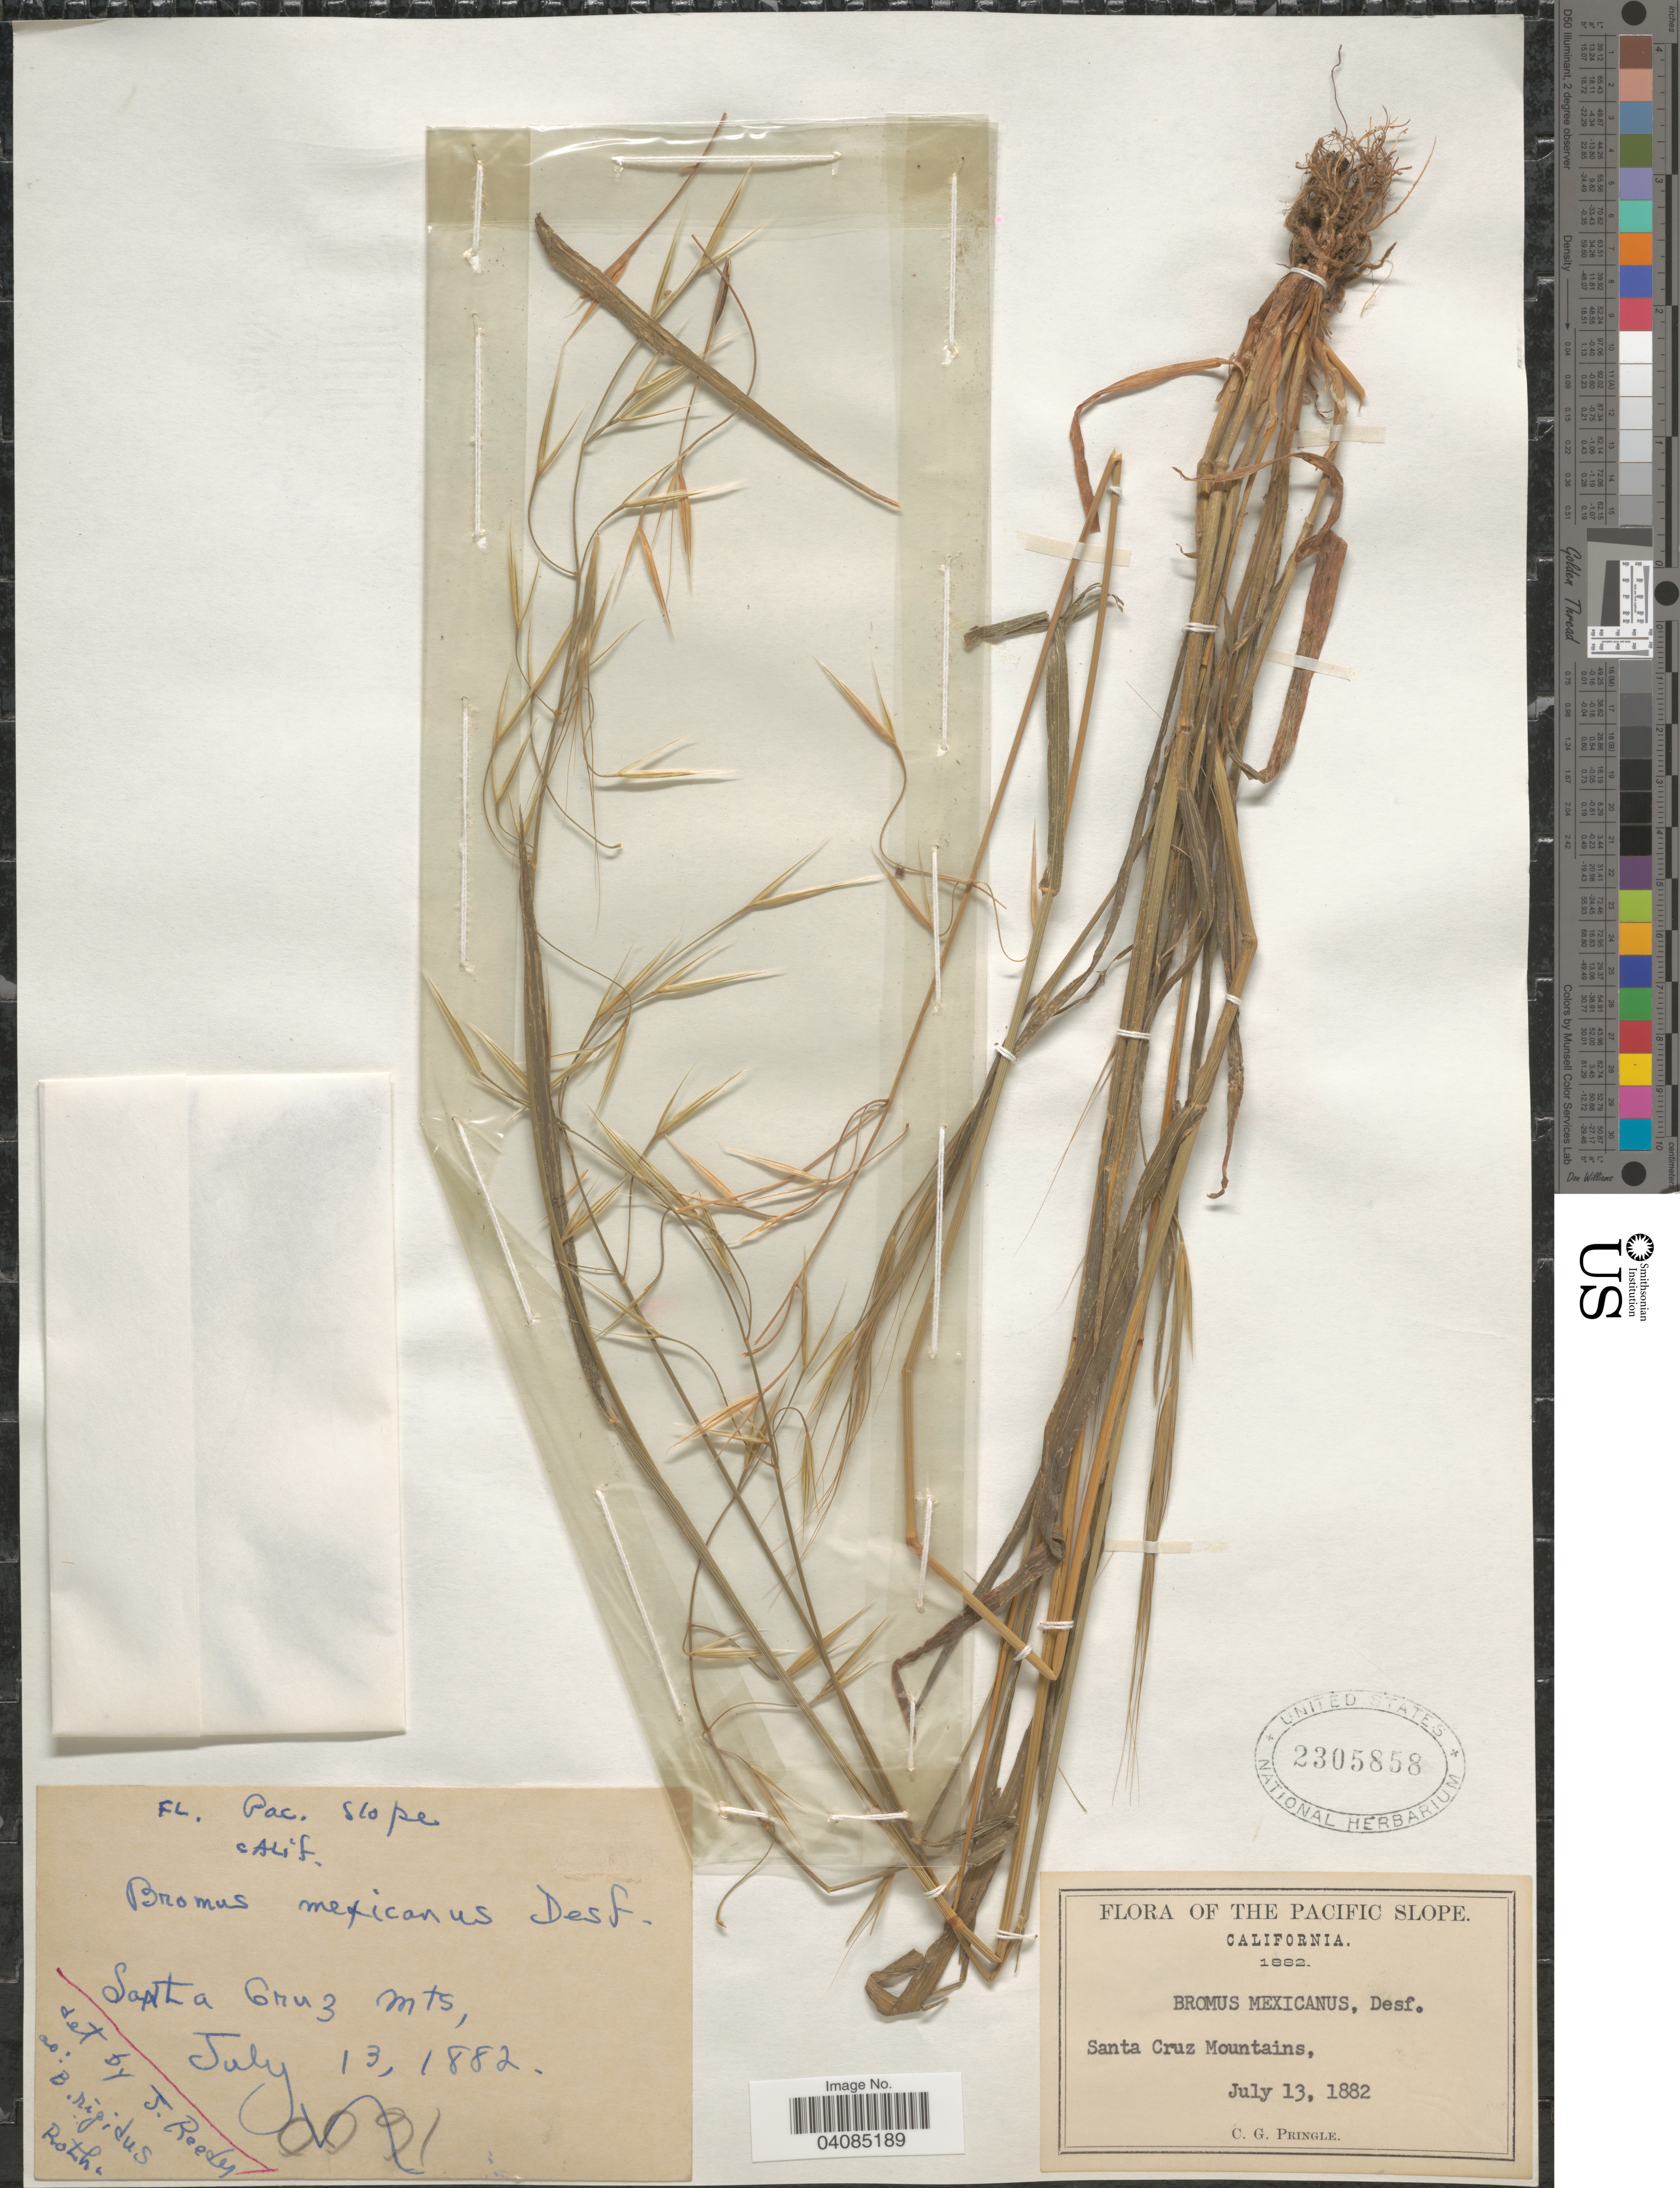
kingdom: Plantae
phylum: Tracheophyta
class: Liliopsida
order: Poales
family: Poaceae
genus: Bromus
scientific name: Bromus rigidus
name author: Roth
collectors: C. G. Pringle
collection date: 1882-07-13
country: United States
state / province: California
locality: The Pacific Slope. Santa Cruz Mountains.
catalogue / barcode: US 2305858